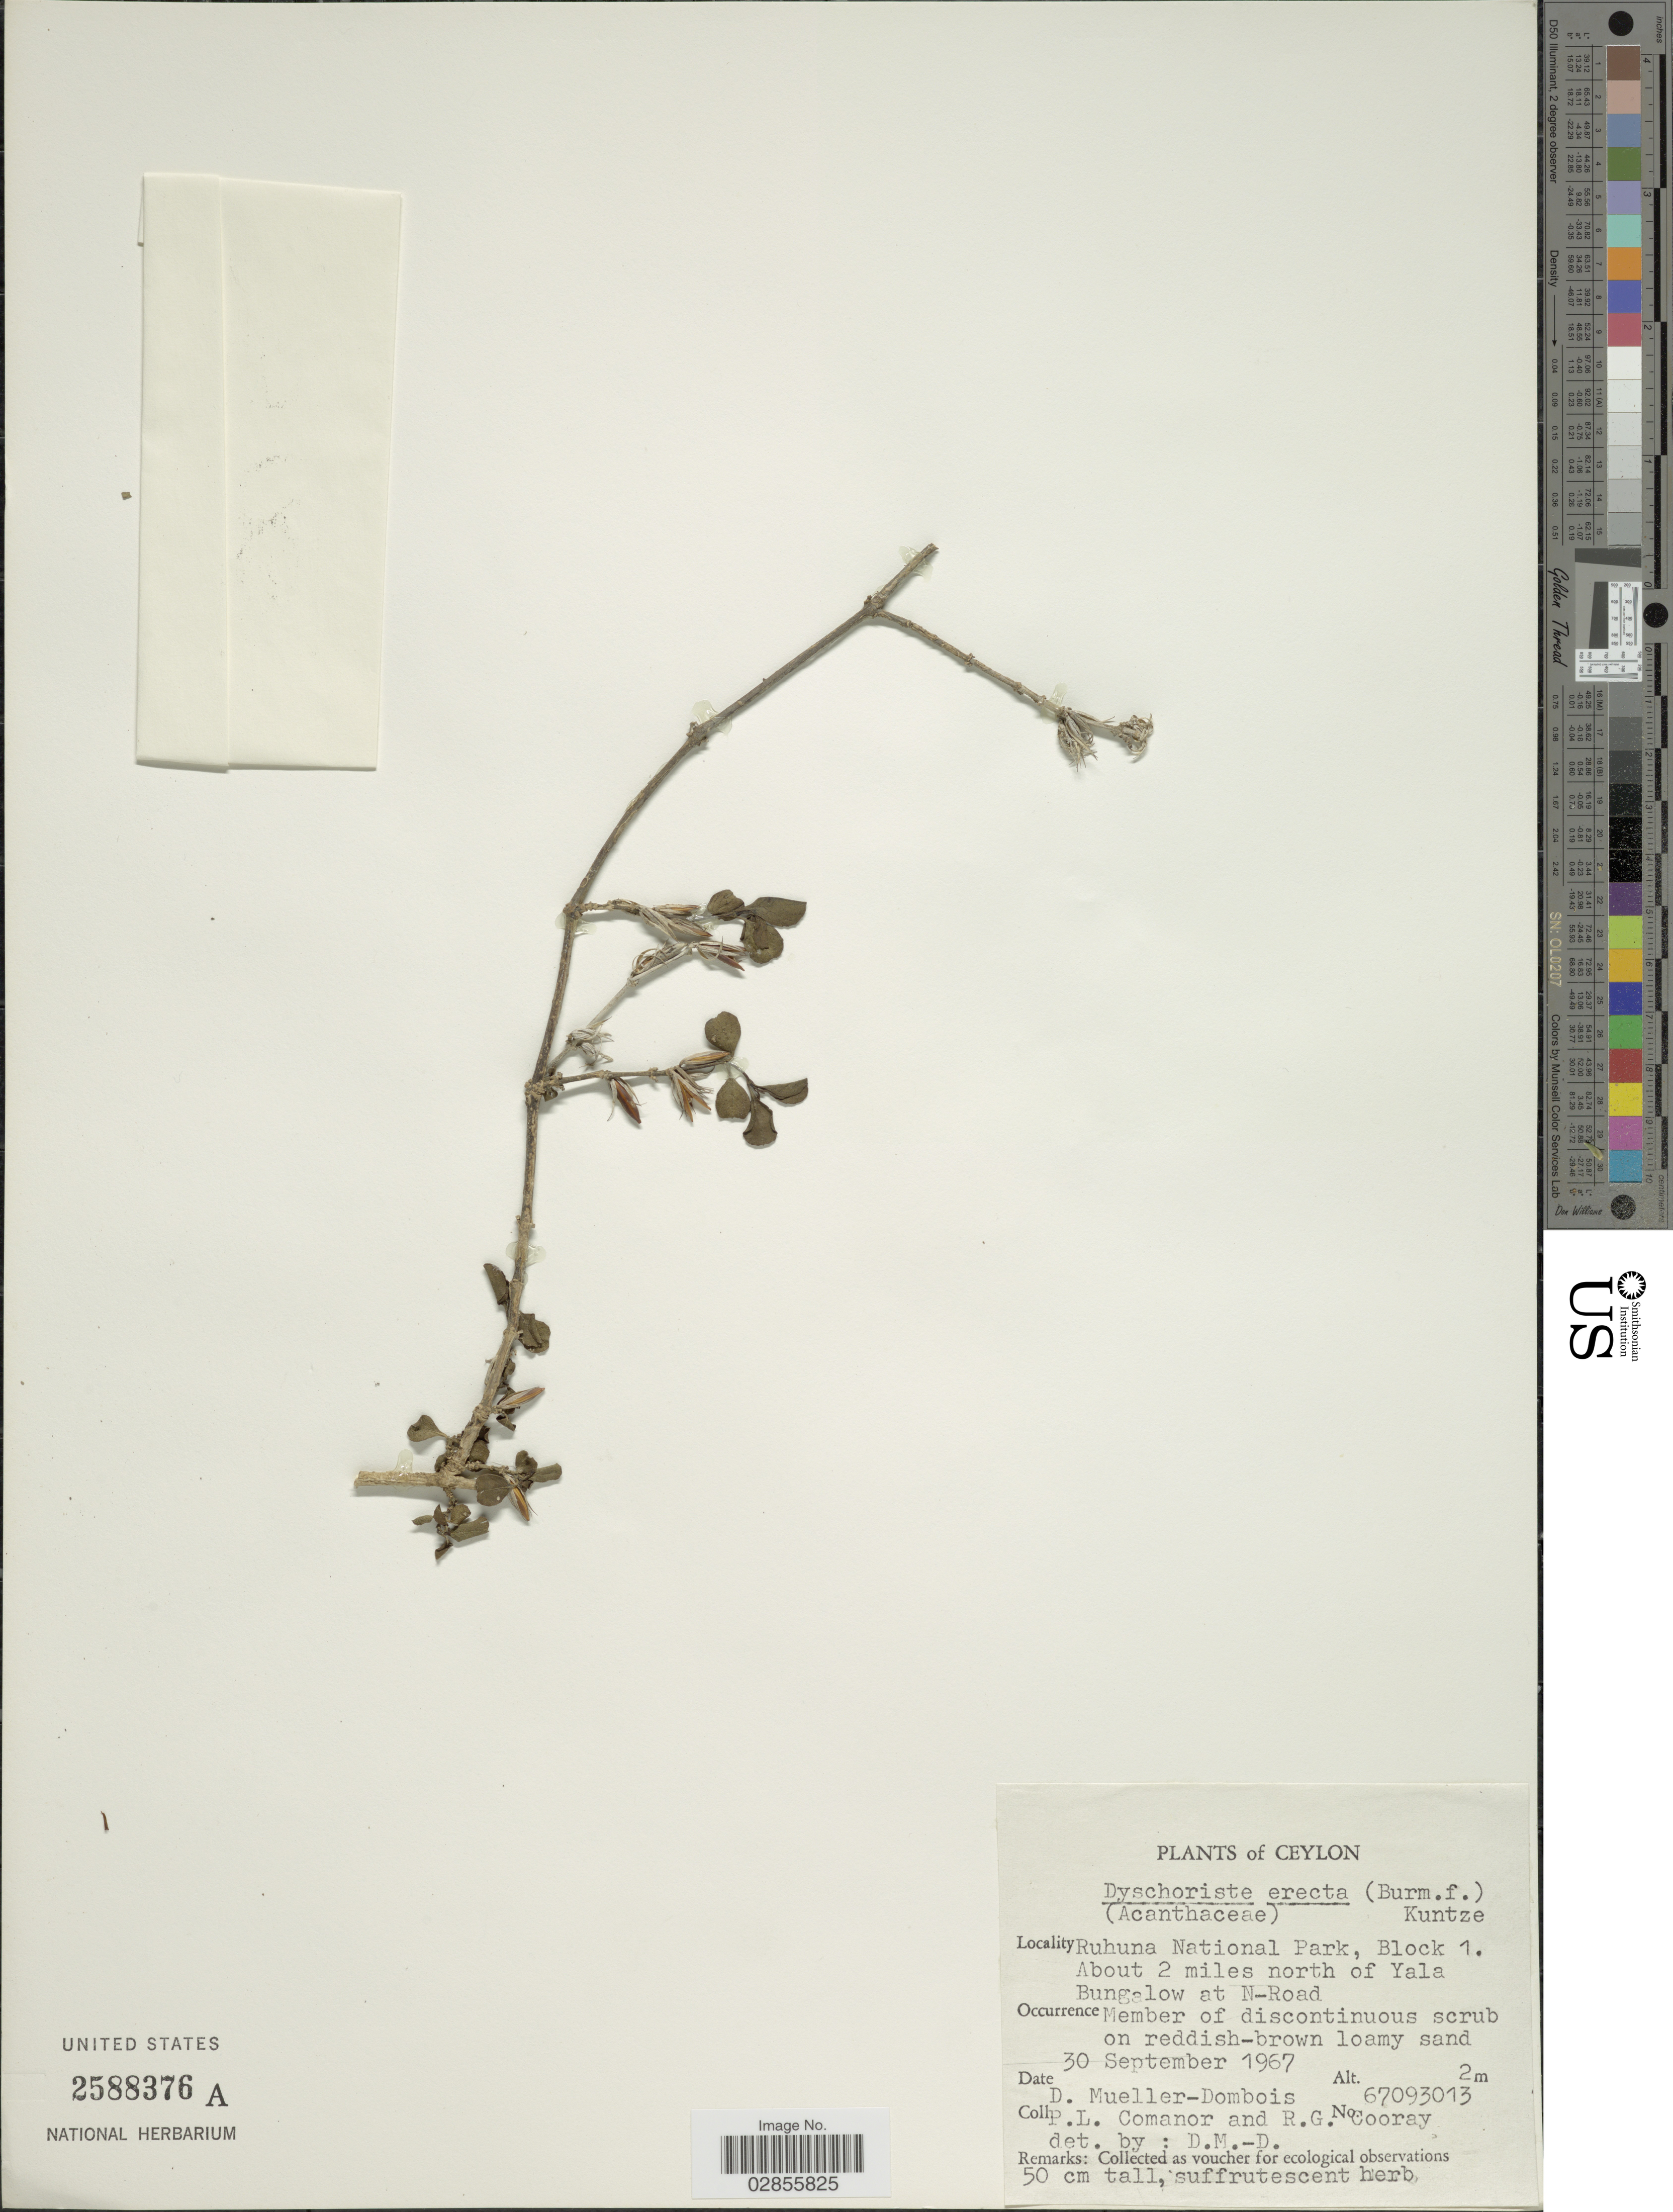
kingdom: Plantae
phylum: Tracheophyta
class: Magnoliopsida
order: Lamiales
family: Acanthaceae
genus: Dyschoriste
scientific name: Dyschoriste erecta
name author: (Burm. f.) Kuntze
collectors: D. Mueller-Dombois, P. Comanor & R. Cooray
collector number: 67093013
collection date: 1967-09-30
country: Sri Lanka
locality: Ceylon. Ruhuna National Park, Block 1. About 2 miles north of Yala Bungalow at N-Road.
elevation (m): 2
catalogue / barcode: US 2588376A